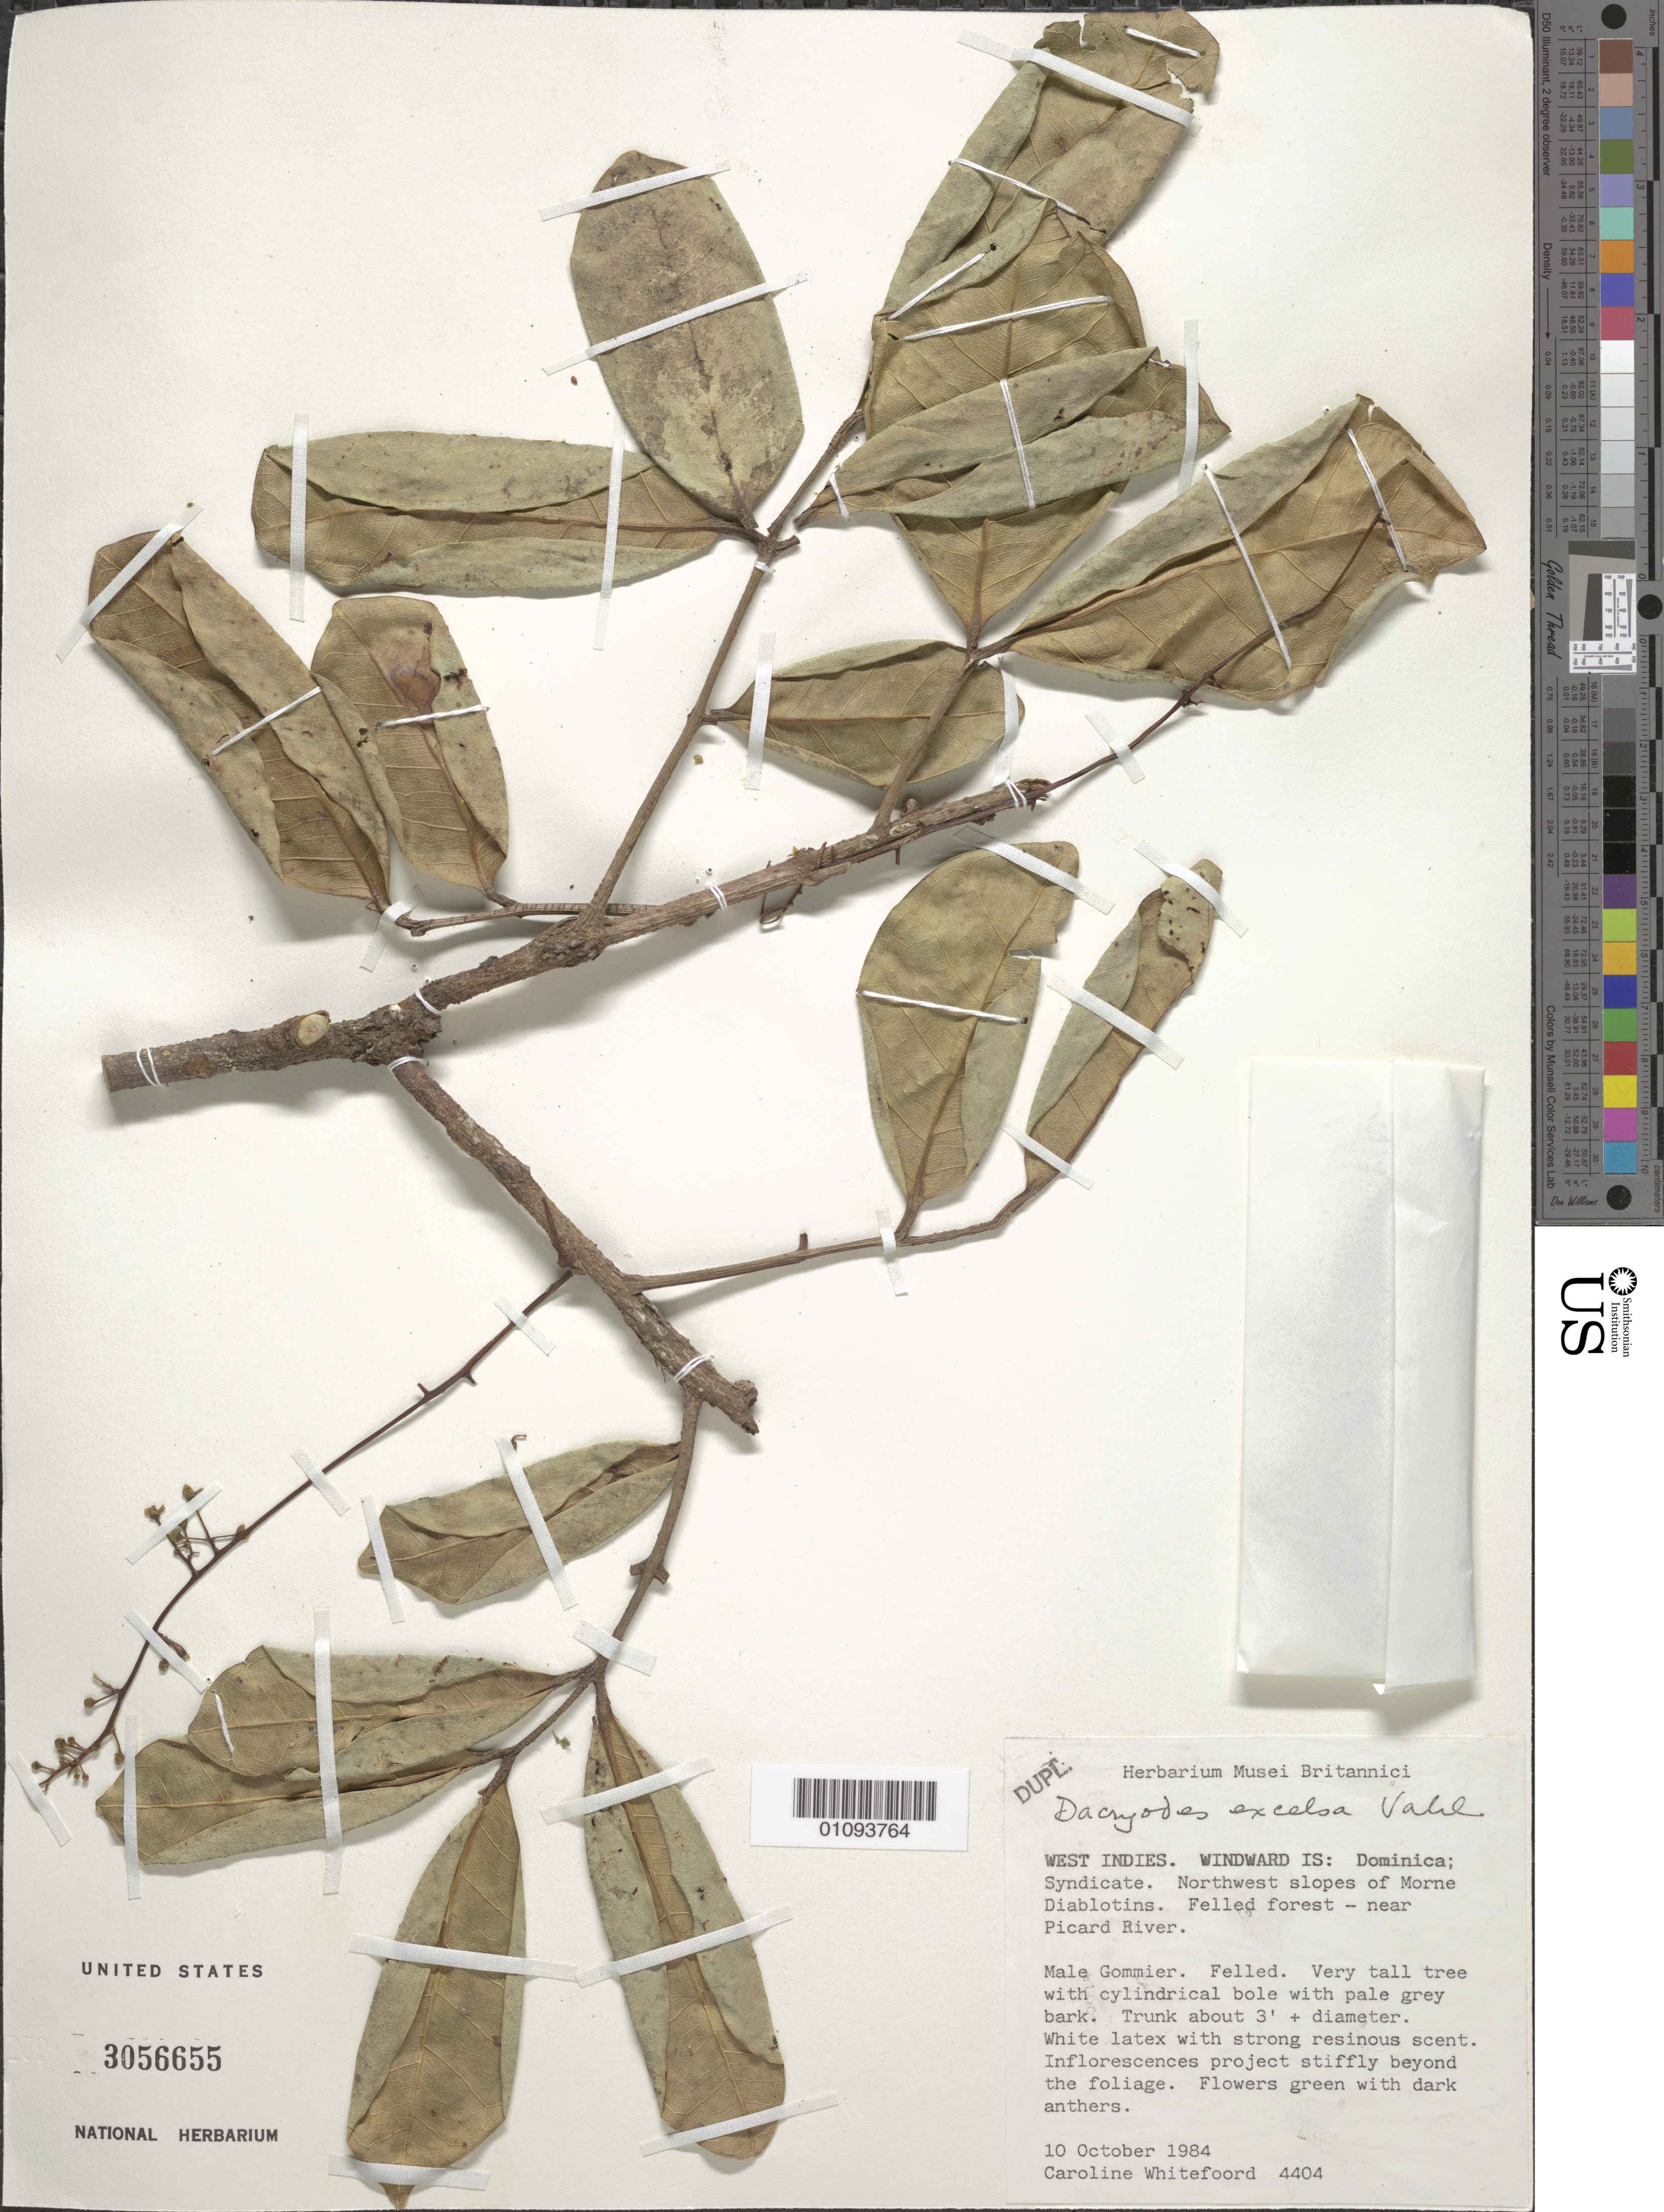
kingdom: Plantae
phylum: Tracheophyta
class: Magnoliopsida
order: Sapindales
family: Burseraceae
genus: Dacryodes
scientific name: Dacryodes excelsa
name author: Vahl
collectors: C. Whitefoord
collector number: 4404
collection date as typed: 10 Oct 1984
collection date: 1984-10-10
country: Dominica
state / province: St. Andrew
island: Dominica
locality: Windward Island, NW slopes of Morne Diablotins, Felled forest near Picard River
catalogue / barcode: US 3056655